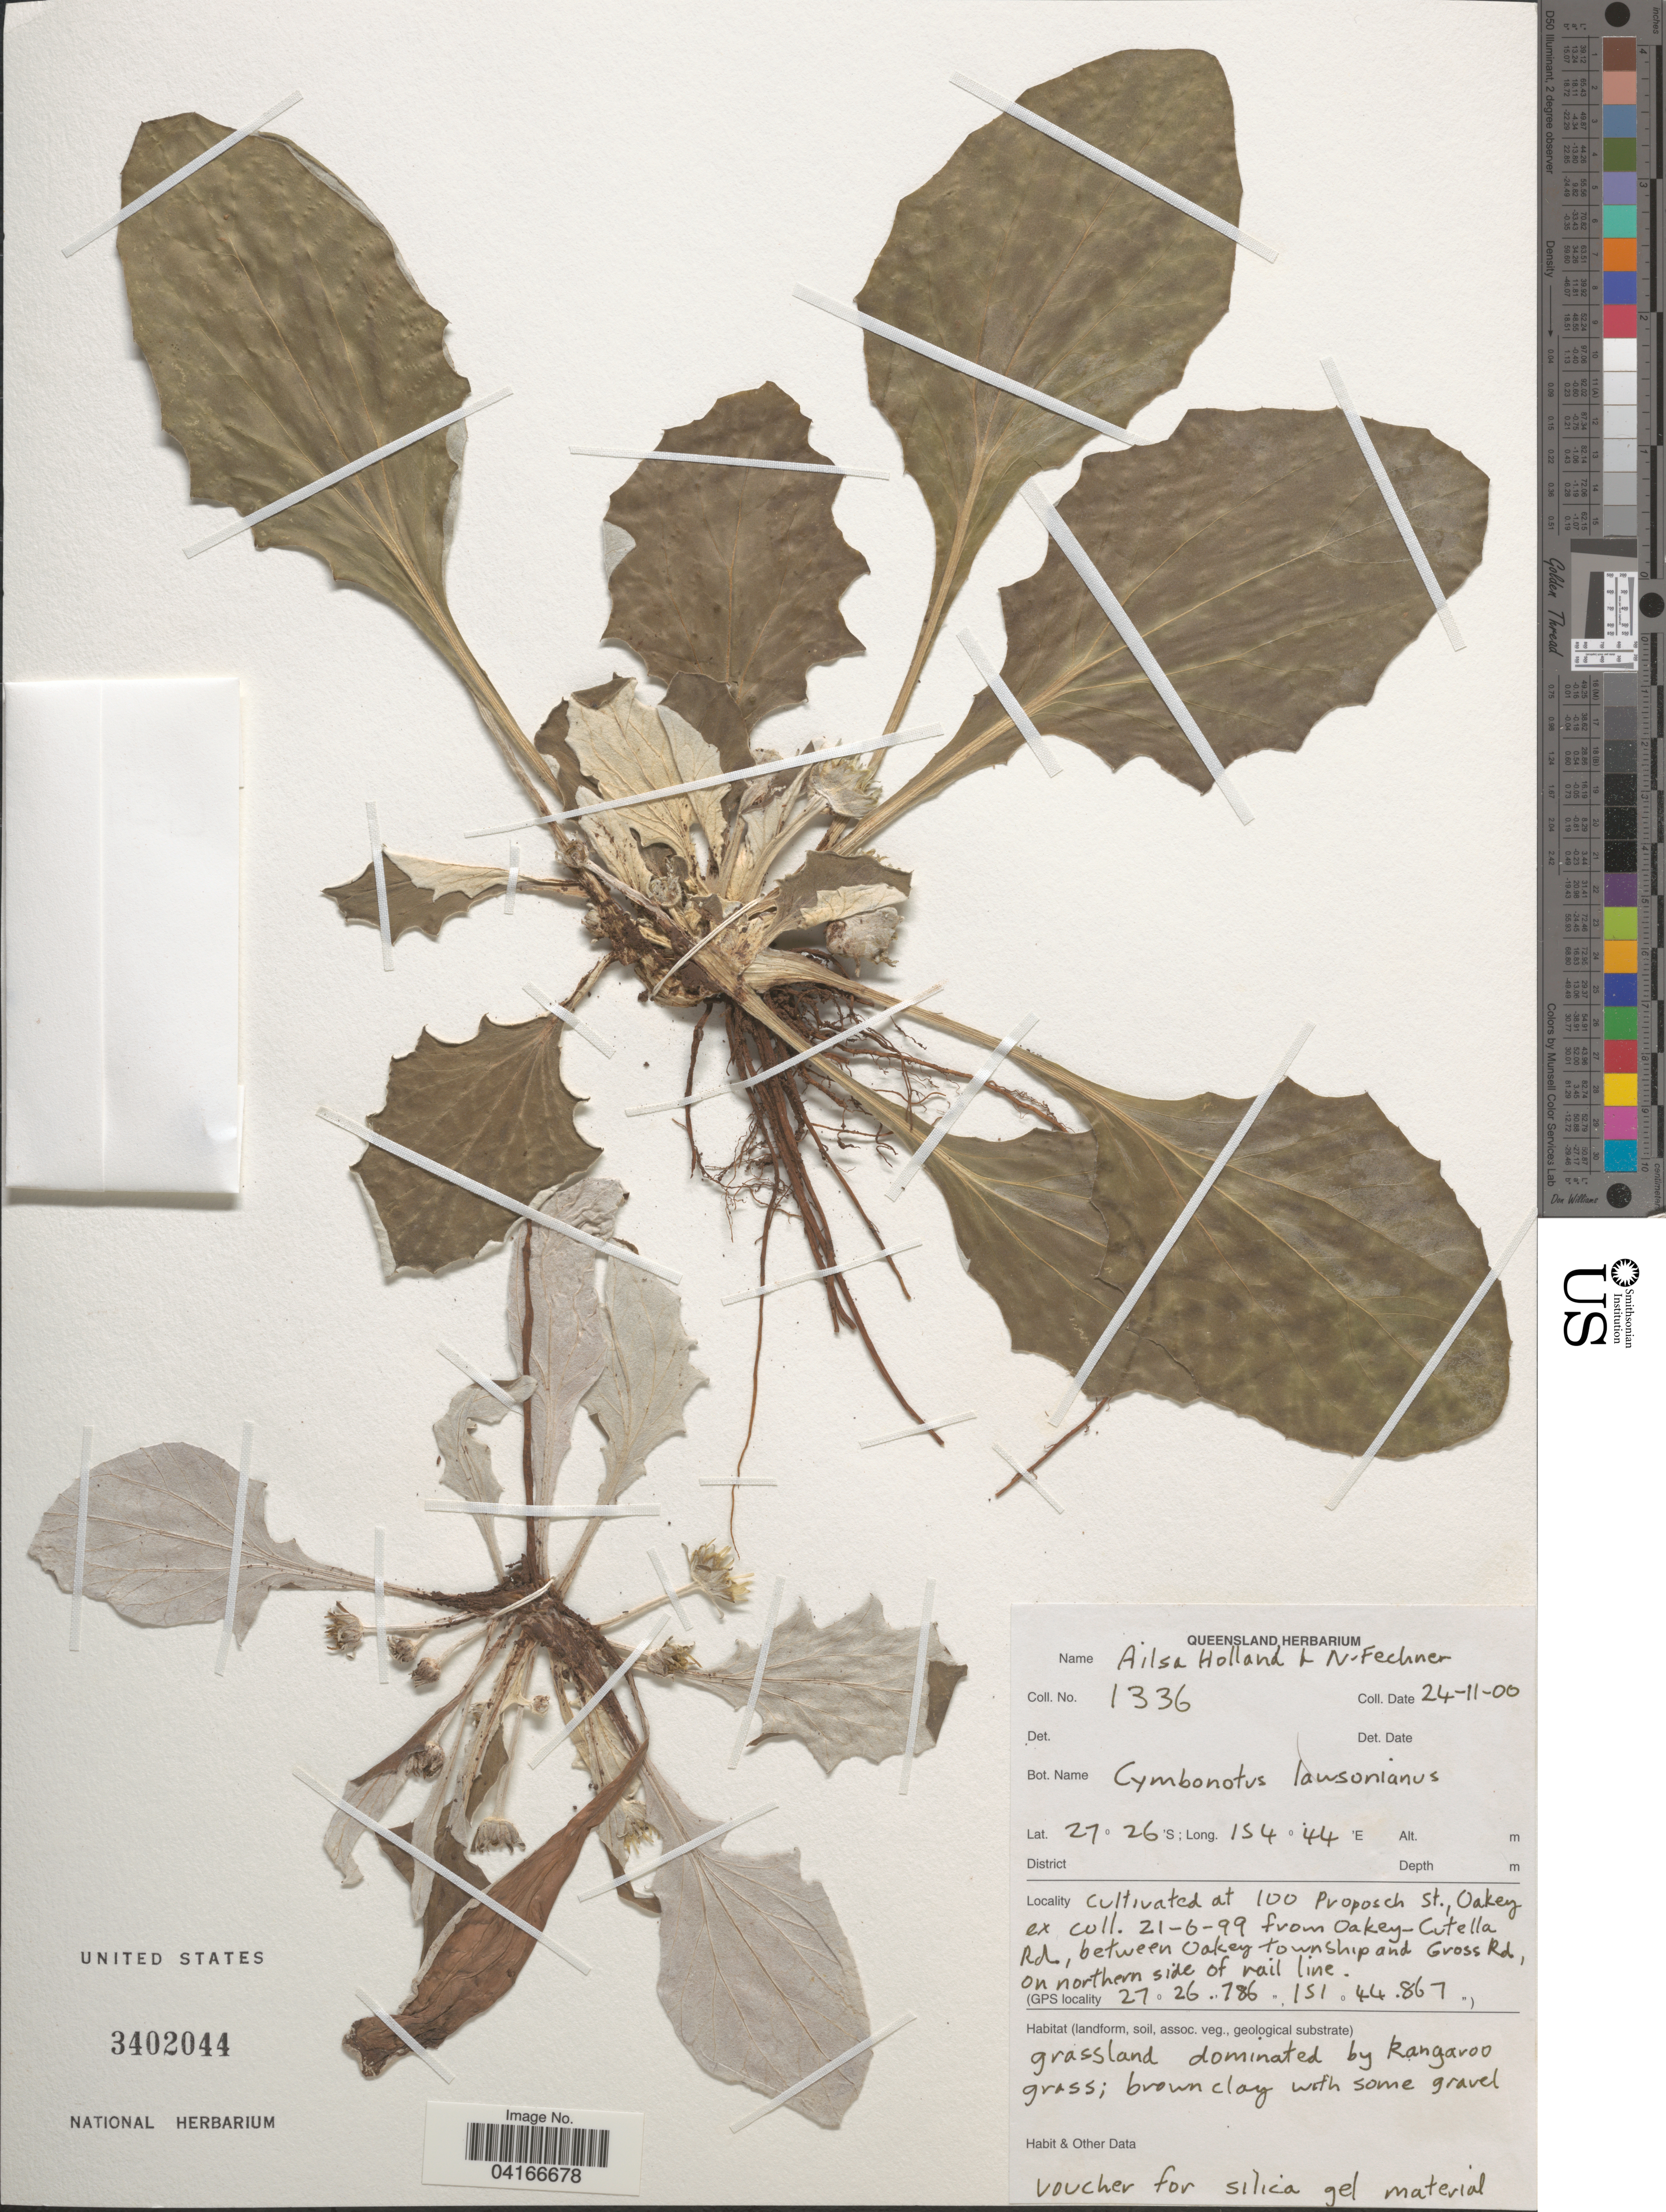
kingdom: Plantae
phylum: Tracheophyta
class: Magnoliopsida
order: Asterales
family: Asteraceae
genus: Cymbonotus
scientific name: Cymbonotus lawsonianus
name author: Gaudich.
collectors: A. Holland & N. Fechner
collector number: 1336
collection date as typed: Transcribed d/m/y: 24/11/0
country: Australia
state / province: Queensland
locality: Cultivated at 100 Proposch St., Oakey ex coll. 21-6-99 from Oakey-Cutella Rd, between Oakey township and Gross Rd, on northern side of rail line.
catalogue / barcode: US 3402044